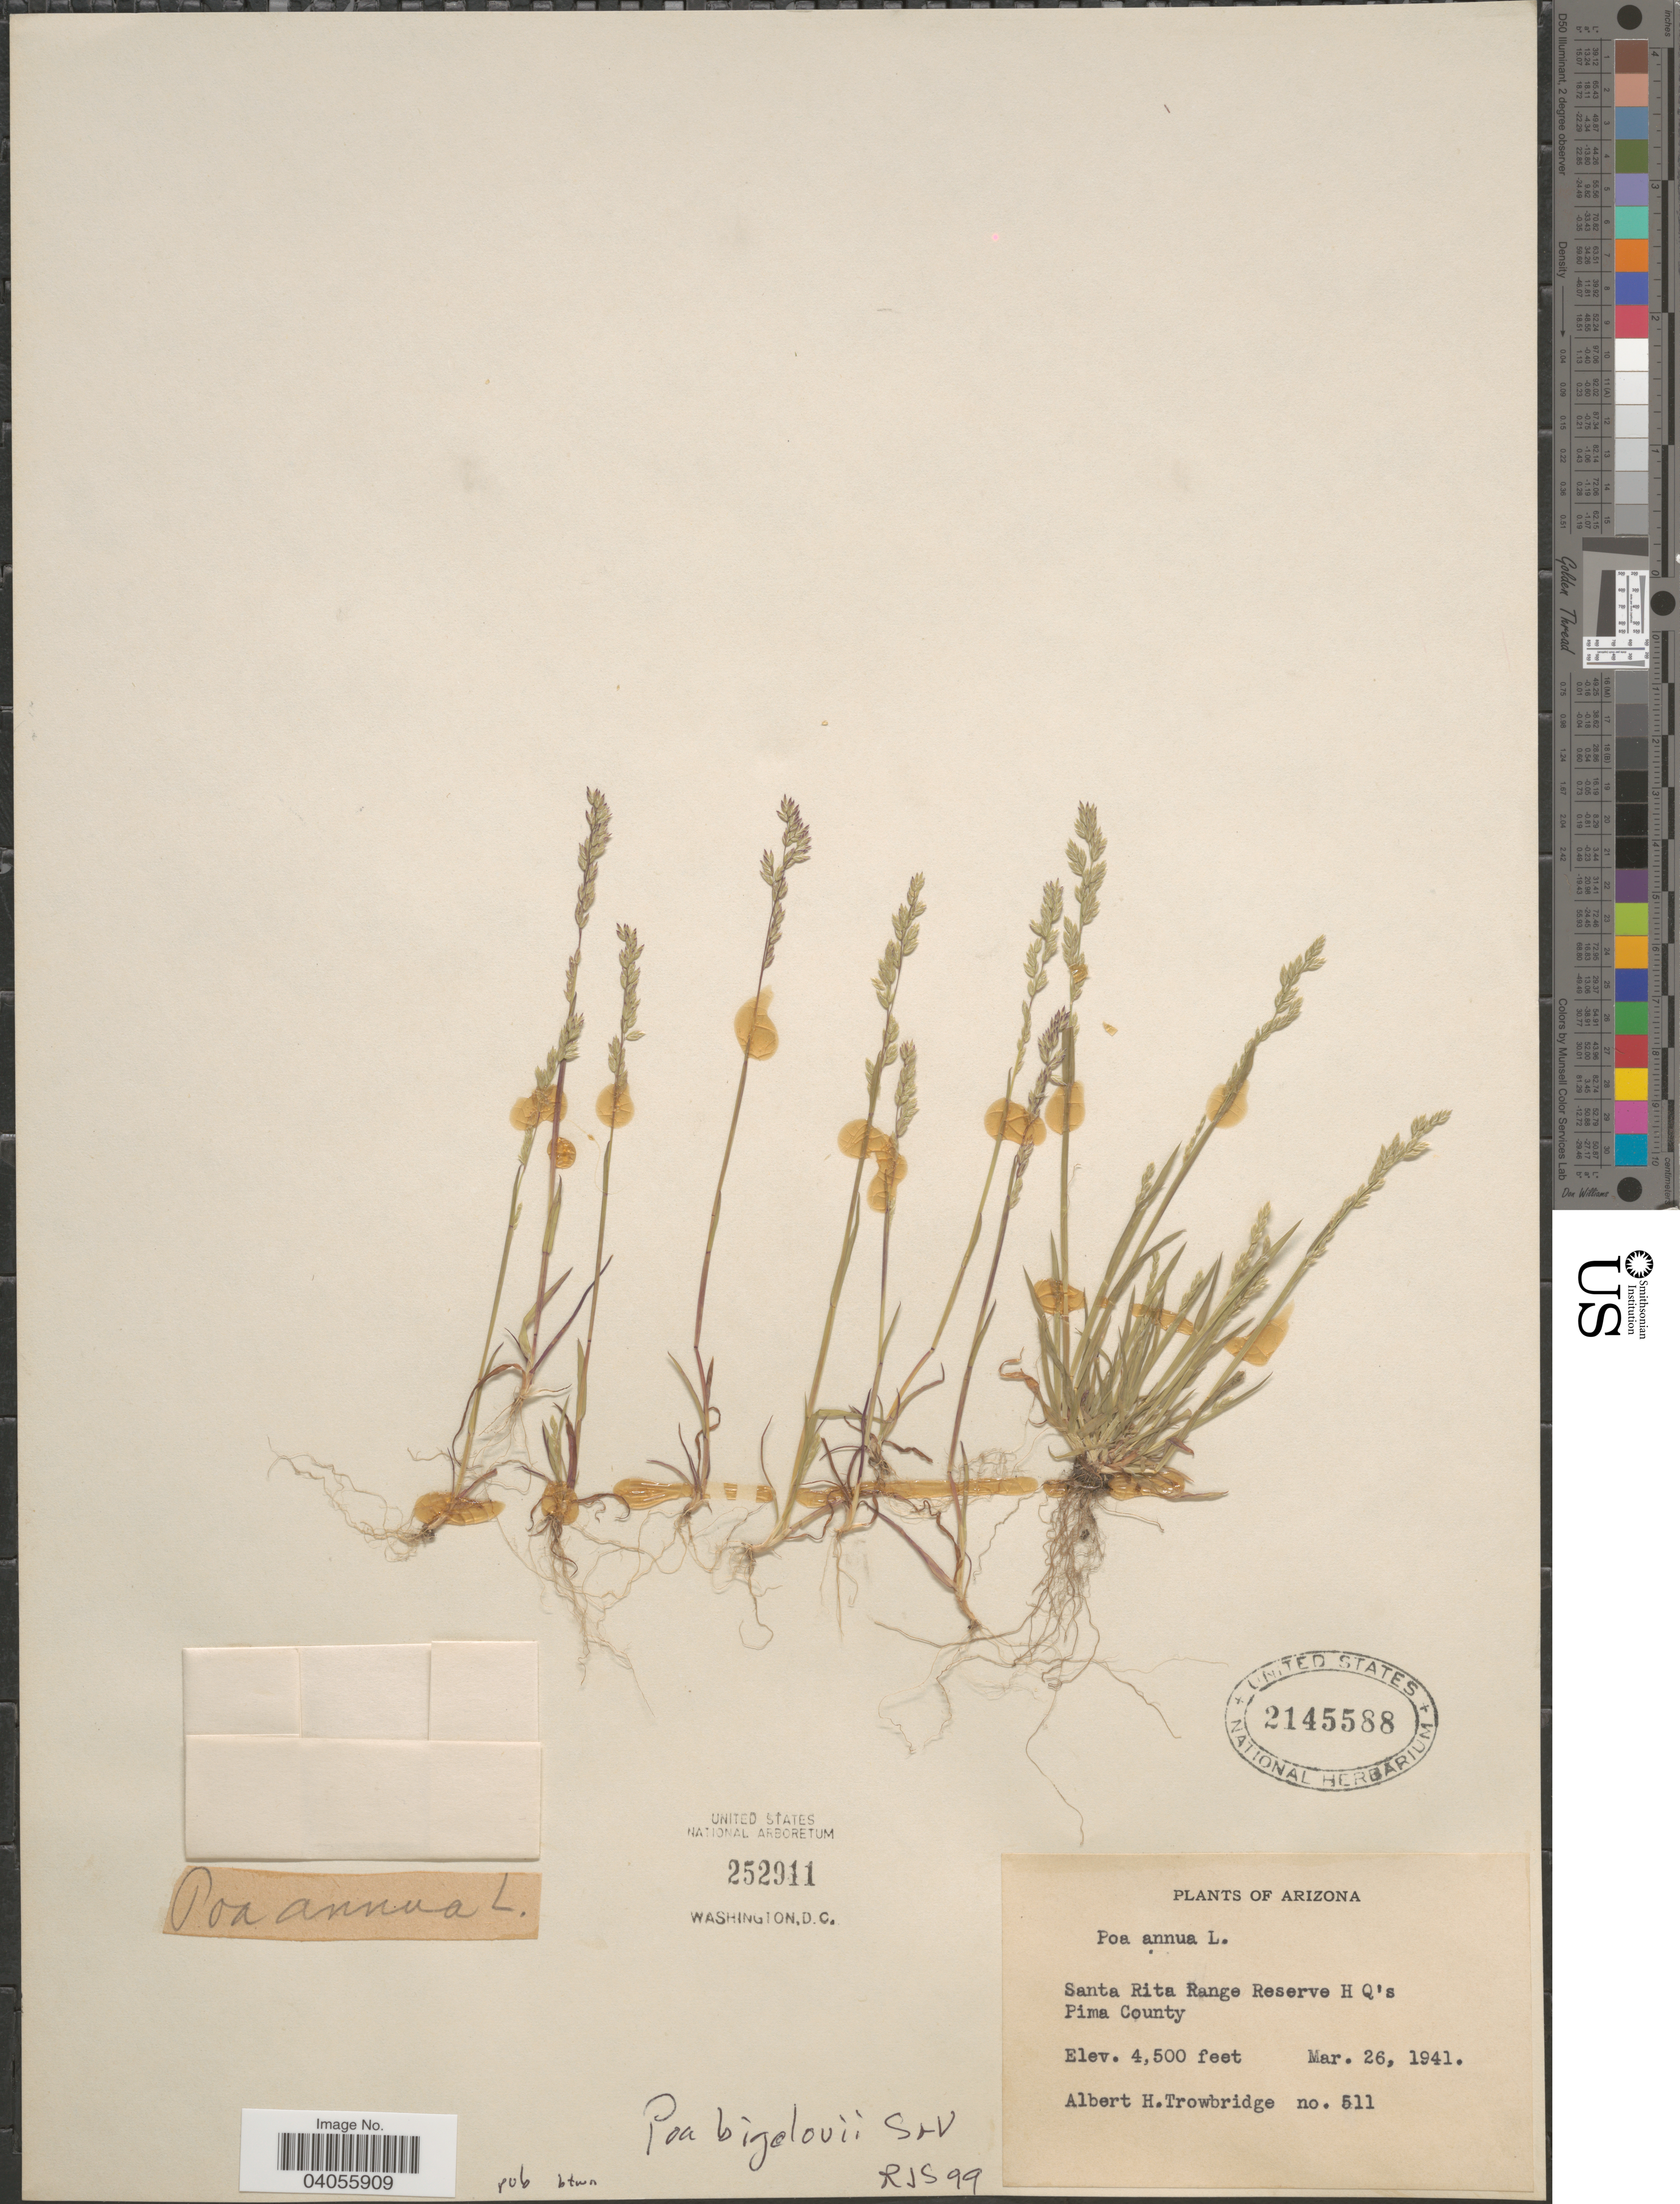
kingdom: Plantae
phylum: Tracheophyta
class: Liliopsida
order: Poales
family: Poaceae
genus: Poa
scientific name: Poa bigelovii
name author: Vasey & Scribn.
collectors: A. H. Trowbridge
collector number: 511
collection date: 1941-03-26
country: United States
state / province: Arizona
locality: Santa Rita Range Reserve H Q's Pima County.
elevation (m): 1372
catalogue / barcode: US 2145588